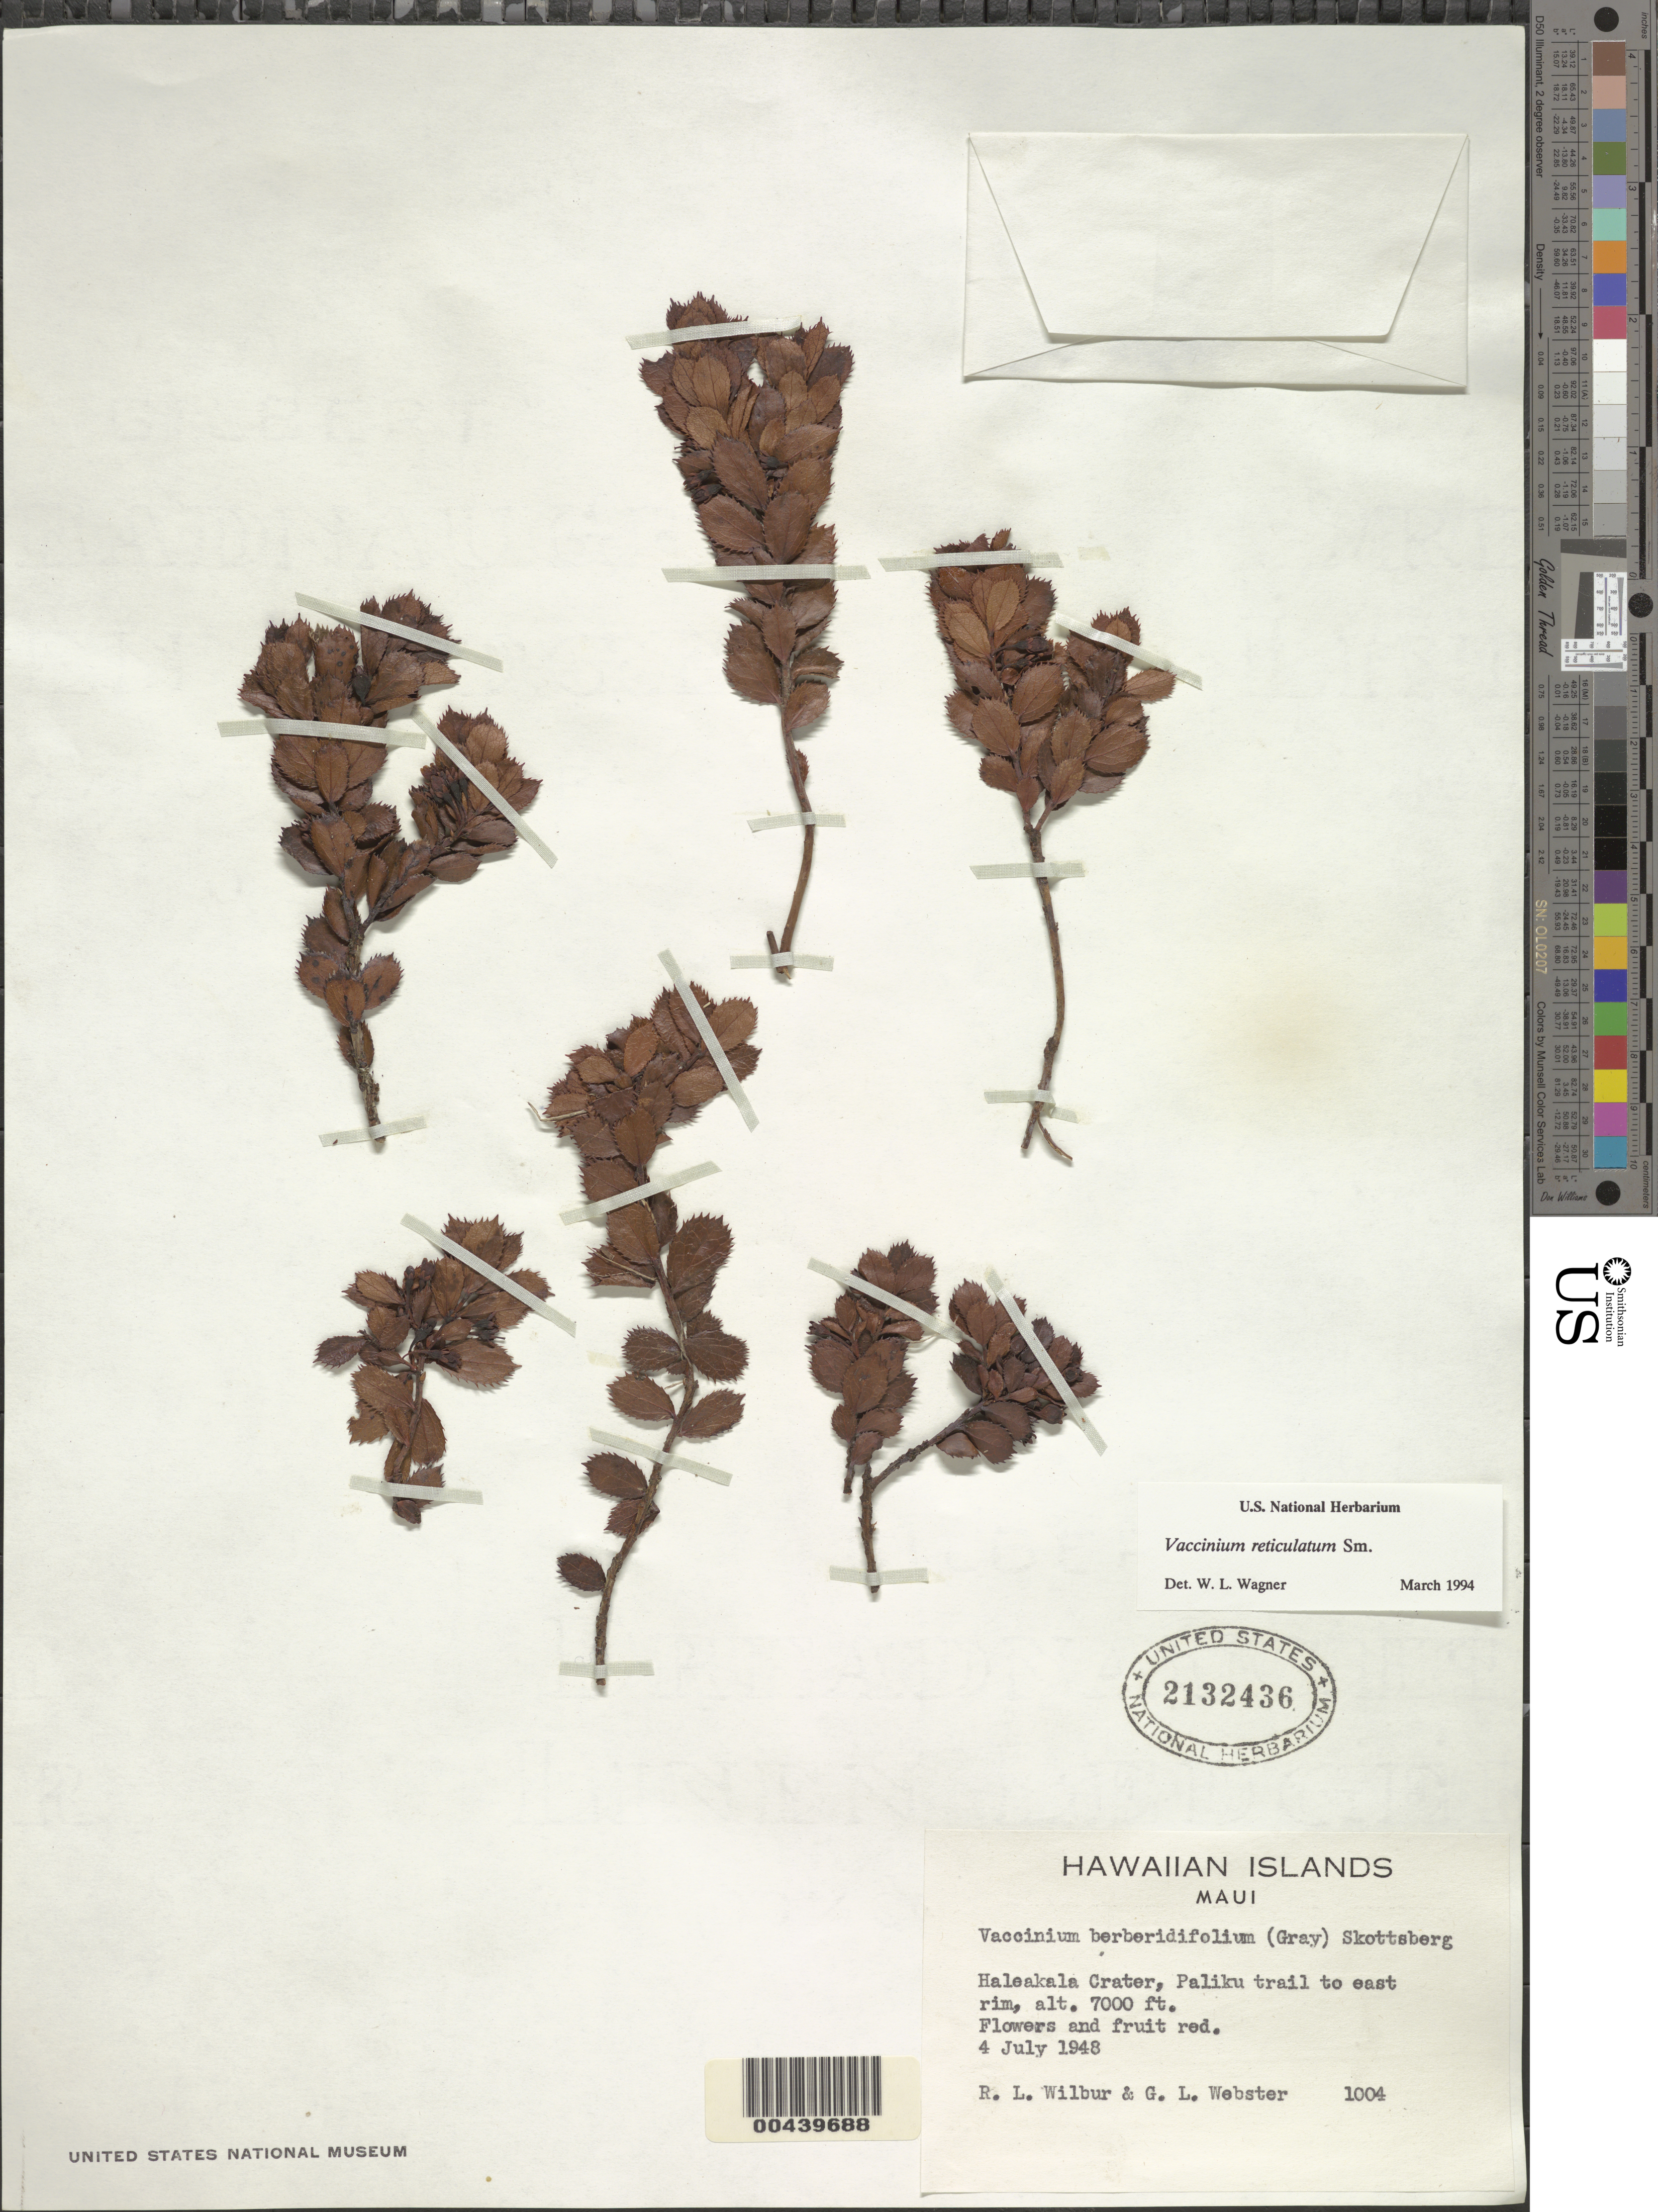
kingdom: Plantae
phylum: Tracheophyta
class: Magnoliopsida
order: Ericales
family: Ericaceae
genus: Vaccinium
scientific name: Vaccinium reticulatum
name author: Sm.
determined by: Wagner, W. L., (BOT), Smithsonian Institution - National Museum of Natural History (UNITED STATES)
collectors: R. L. Wilbur & G. L. Webster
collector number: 1004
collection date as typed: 4 Jul 1948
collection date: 1948-07-04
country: United States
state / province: Hawaii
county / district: Maui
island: Maui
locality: Haleakala Crater, Paliku trail to E rim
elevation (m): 2134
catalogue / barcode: US 2132436